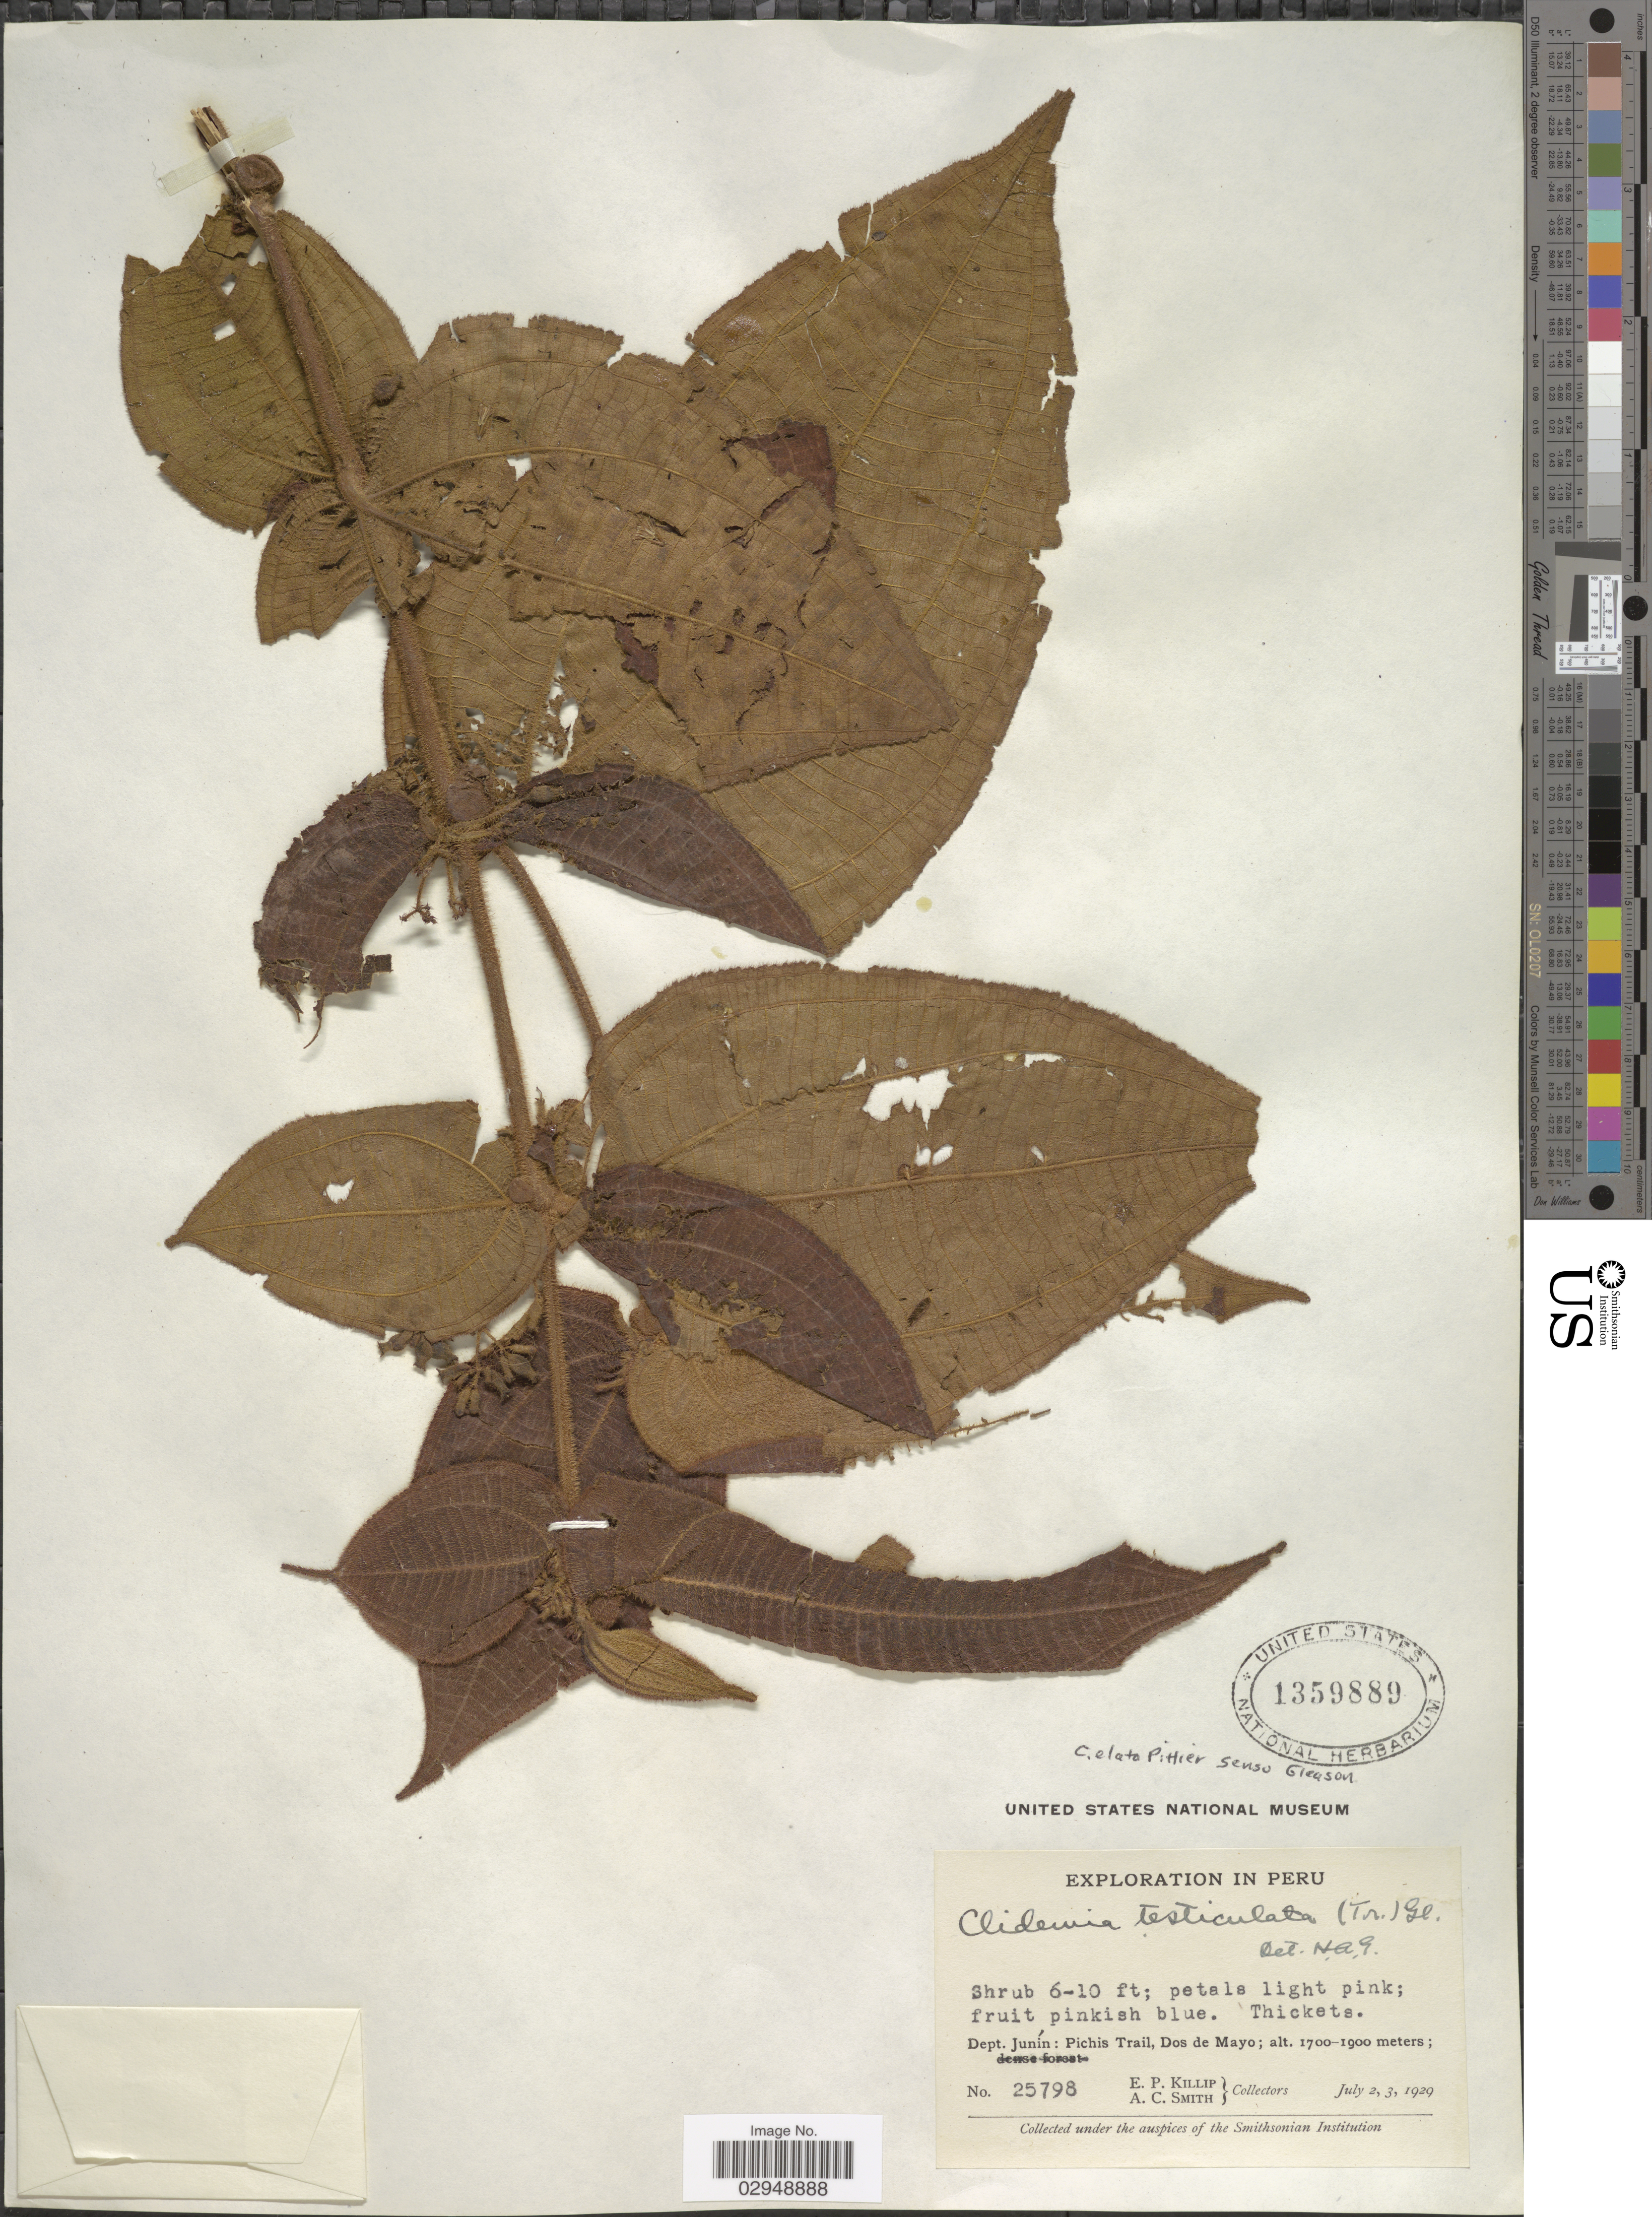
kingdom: Plantae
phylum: Tracheophyta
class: Magnoliopsida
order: Myrtales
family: Melastomataceae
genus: Clidemia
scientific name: Clidemia ciliata var. elata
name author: D. Don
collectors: E. P. Killip & A. C. Smith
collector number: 25798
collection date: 1929-07-02/1929-07-03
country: Peru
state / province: Junín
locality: Dept. Junín: Pichis Trail, Dos de Mayo.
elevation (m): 1700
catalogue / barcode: US 1359889